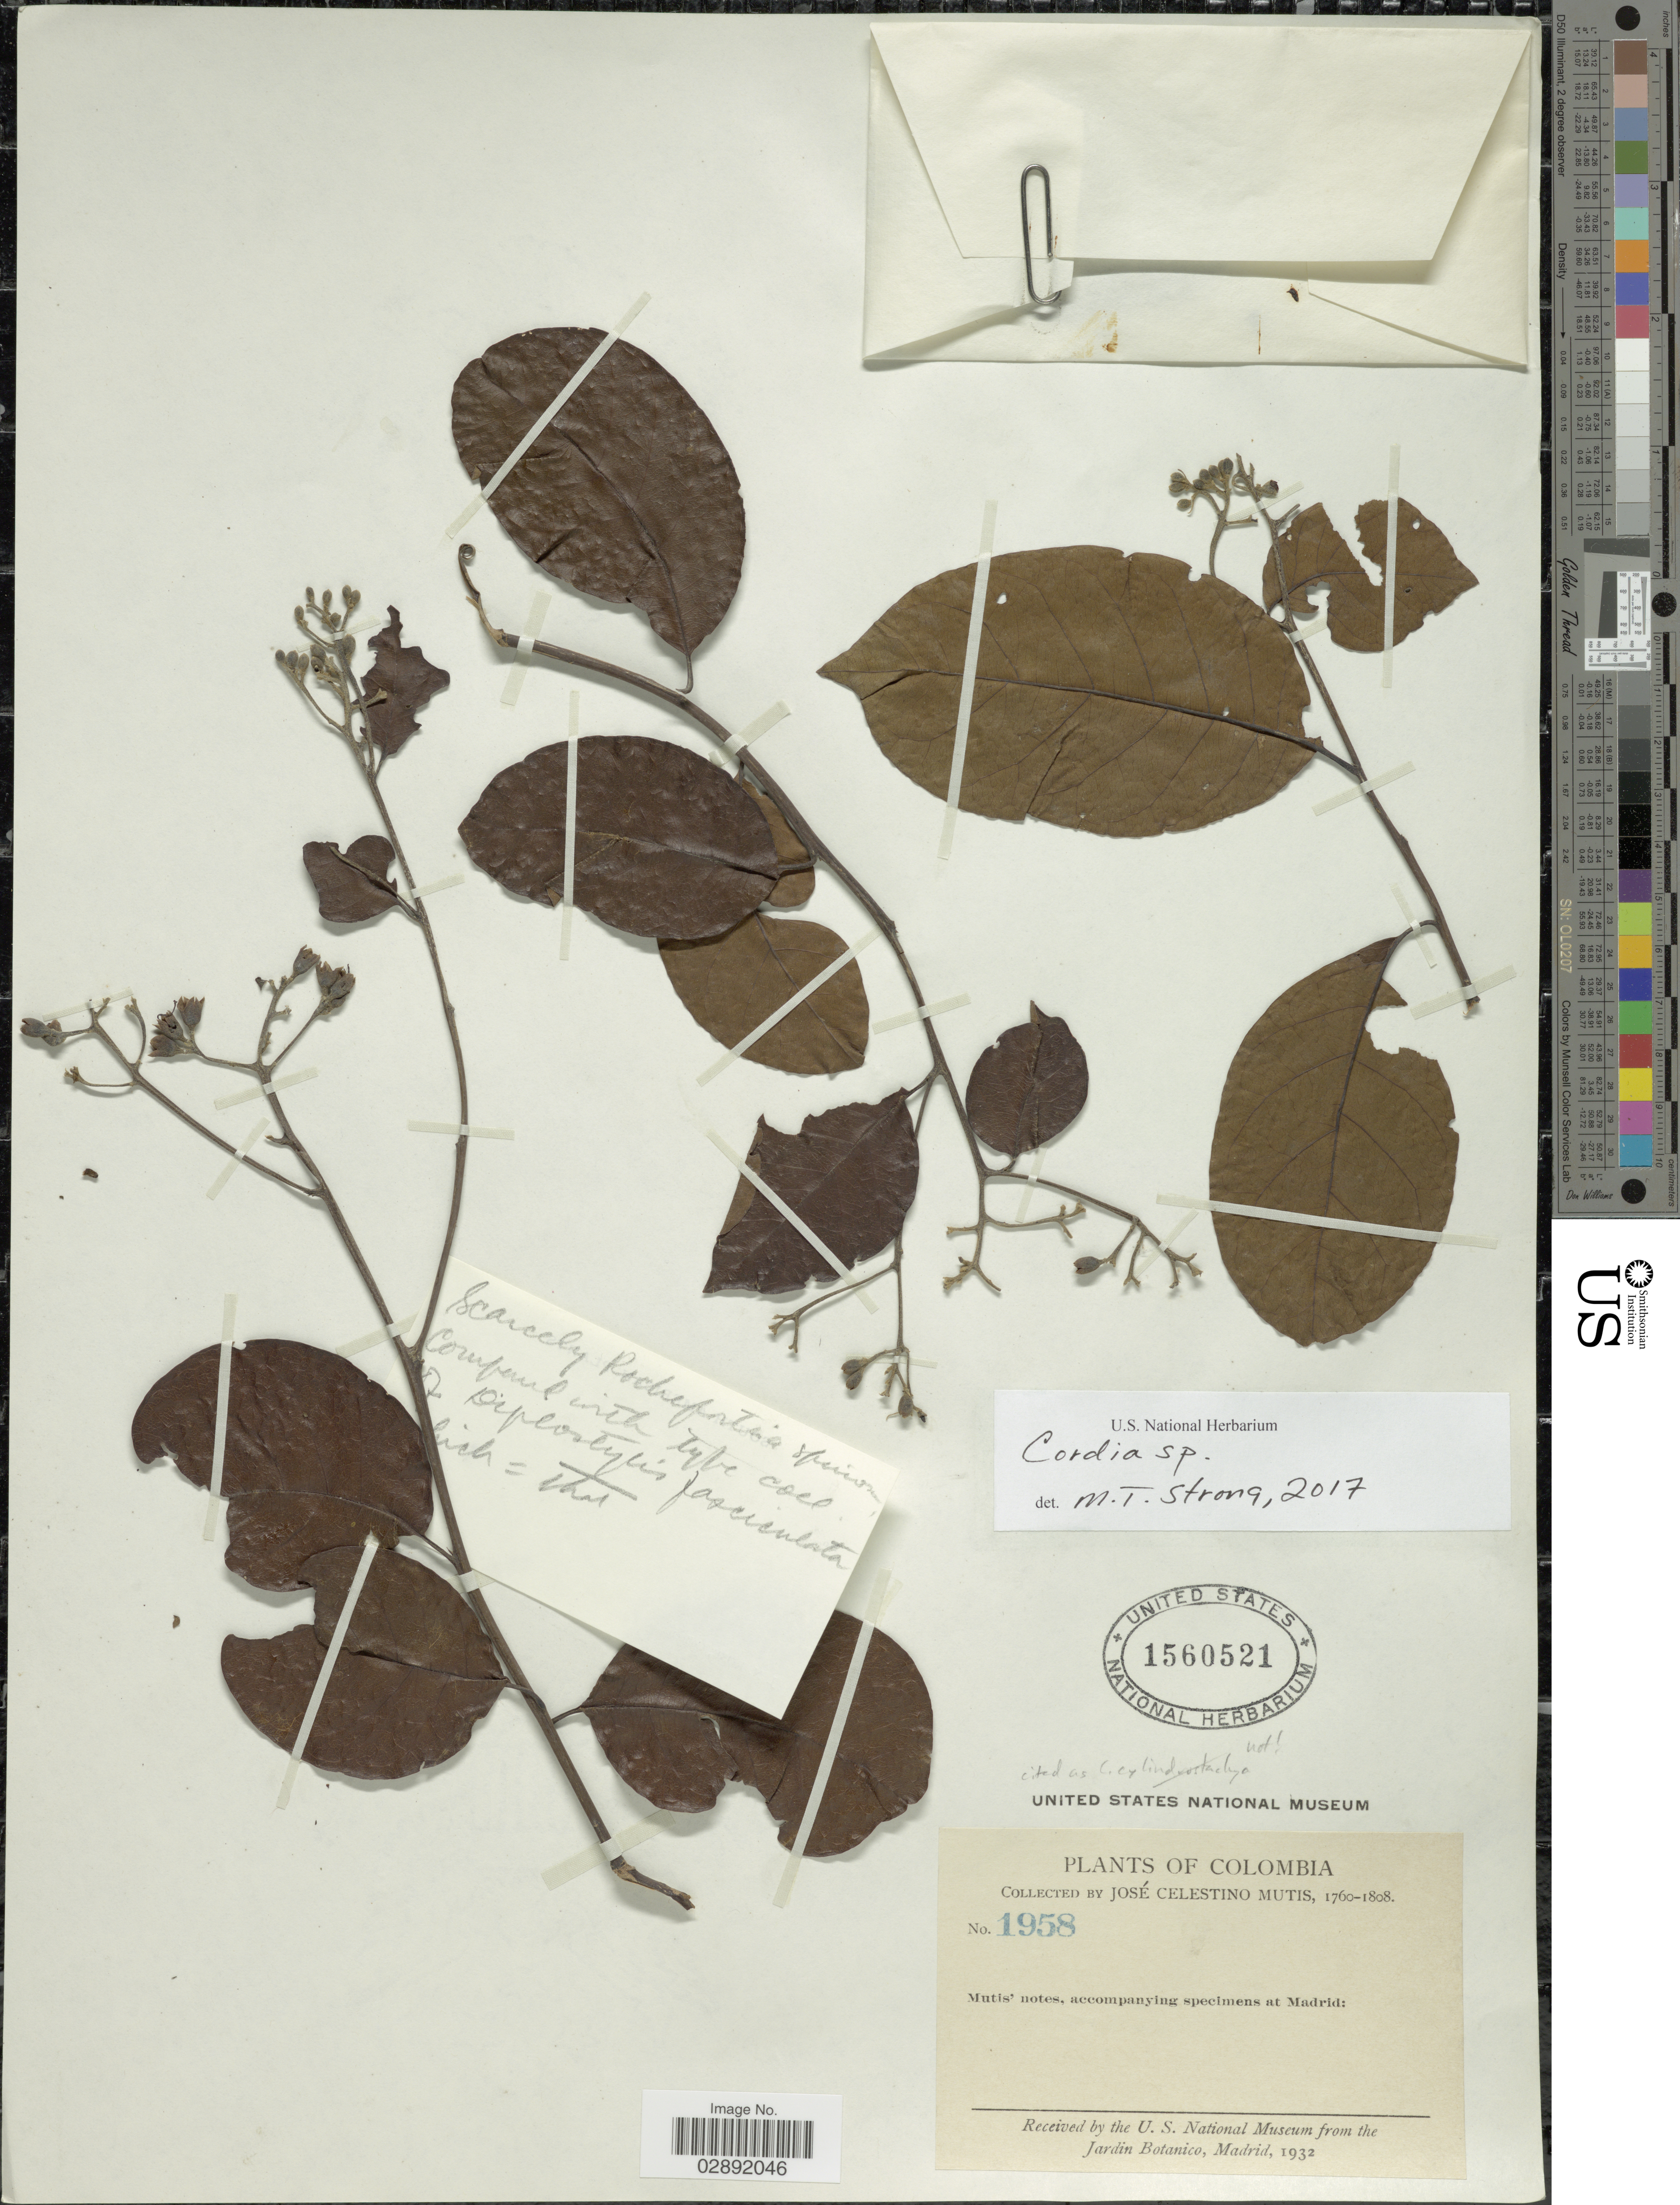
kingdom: Plantae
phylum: Tracheophyta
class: Magnoliopsida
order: Boraginales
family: Cordiaceae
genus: Cordia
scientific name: Cordia sp.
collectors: J. C. B. Mutis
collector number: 1958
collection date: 1760/1808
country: Colombia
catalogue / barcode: US 1560521